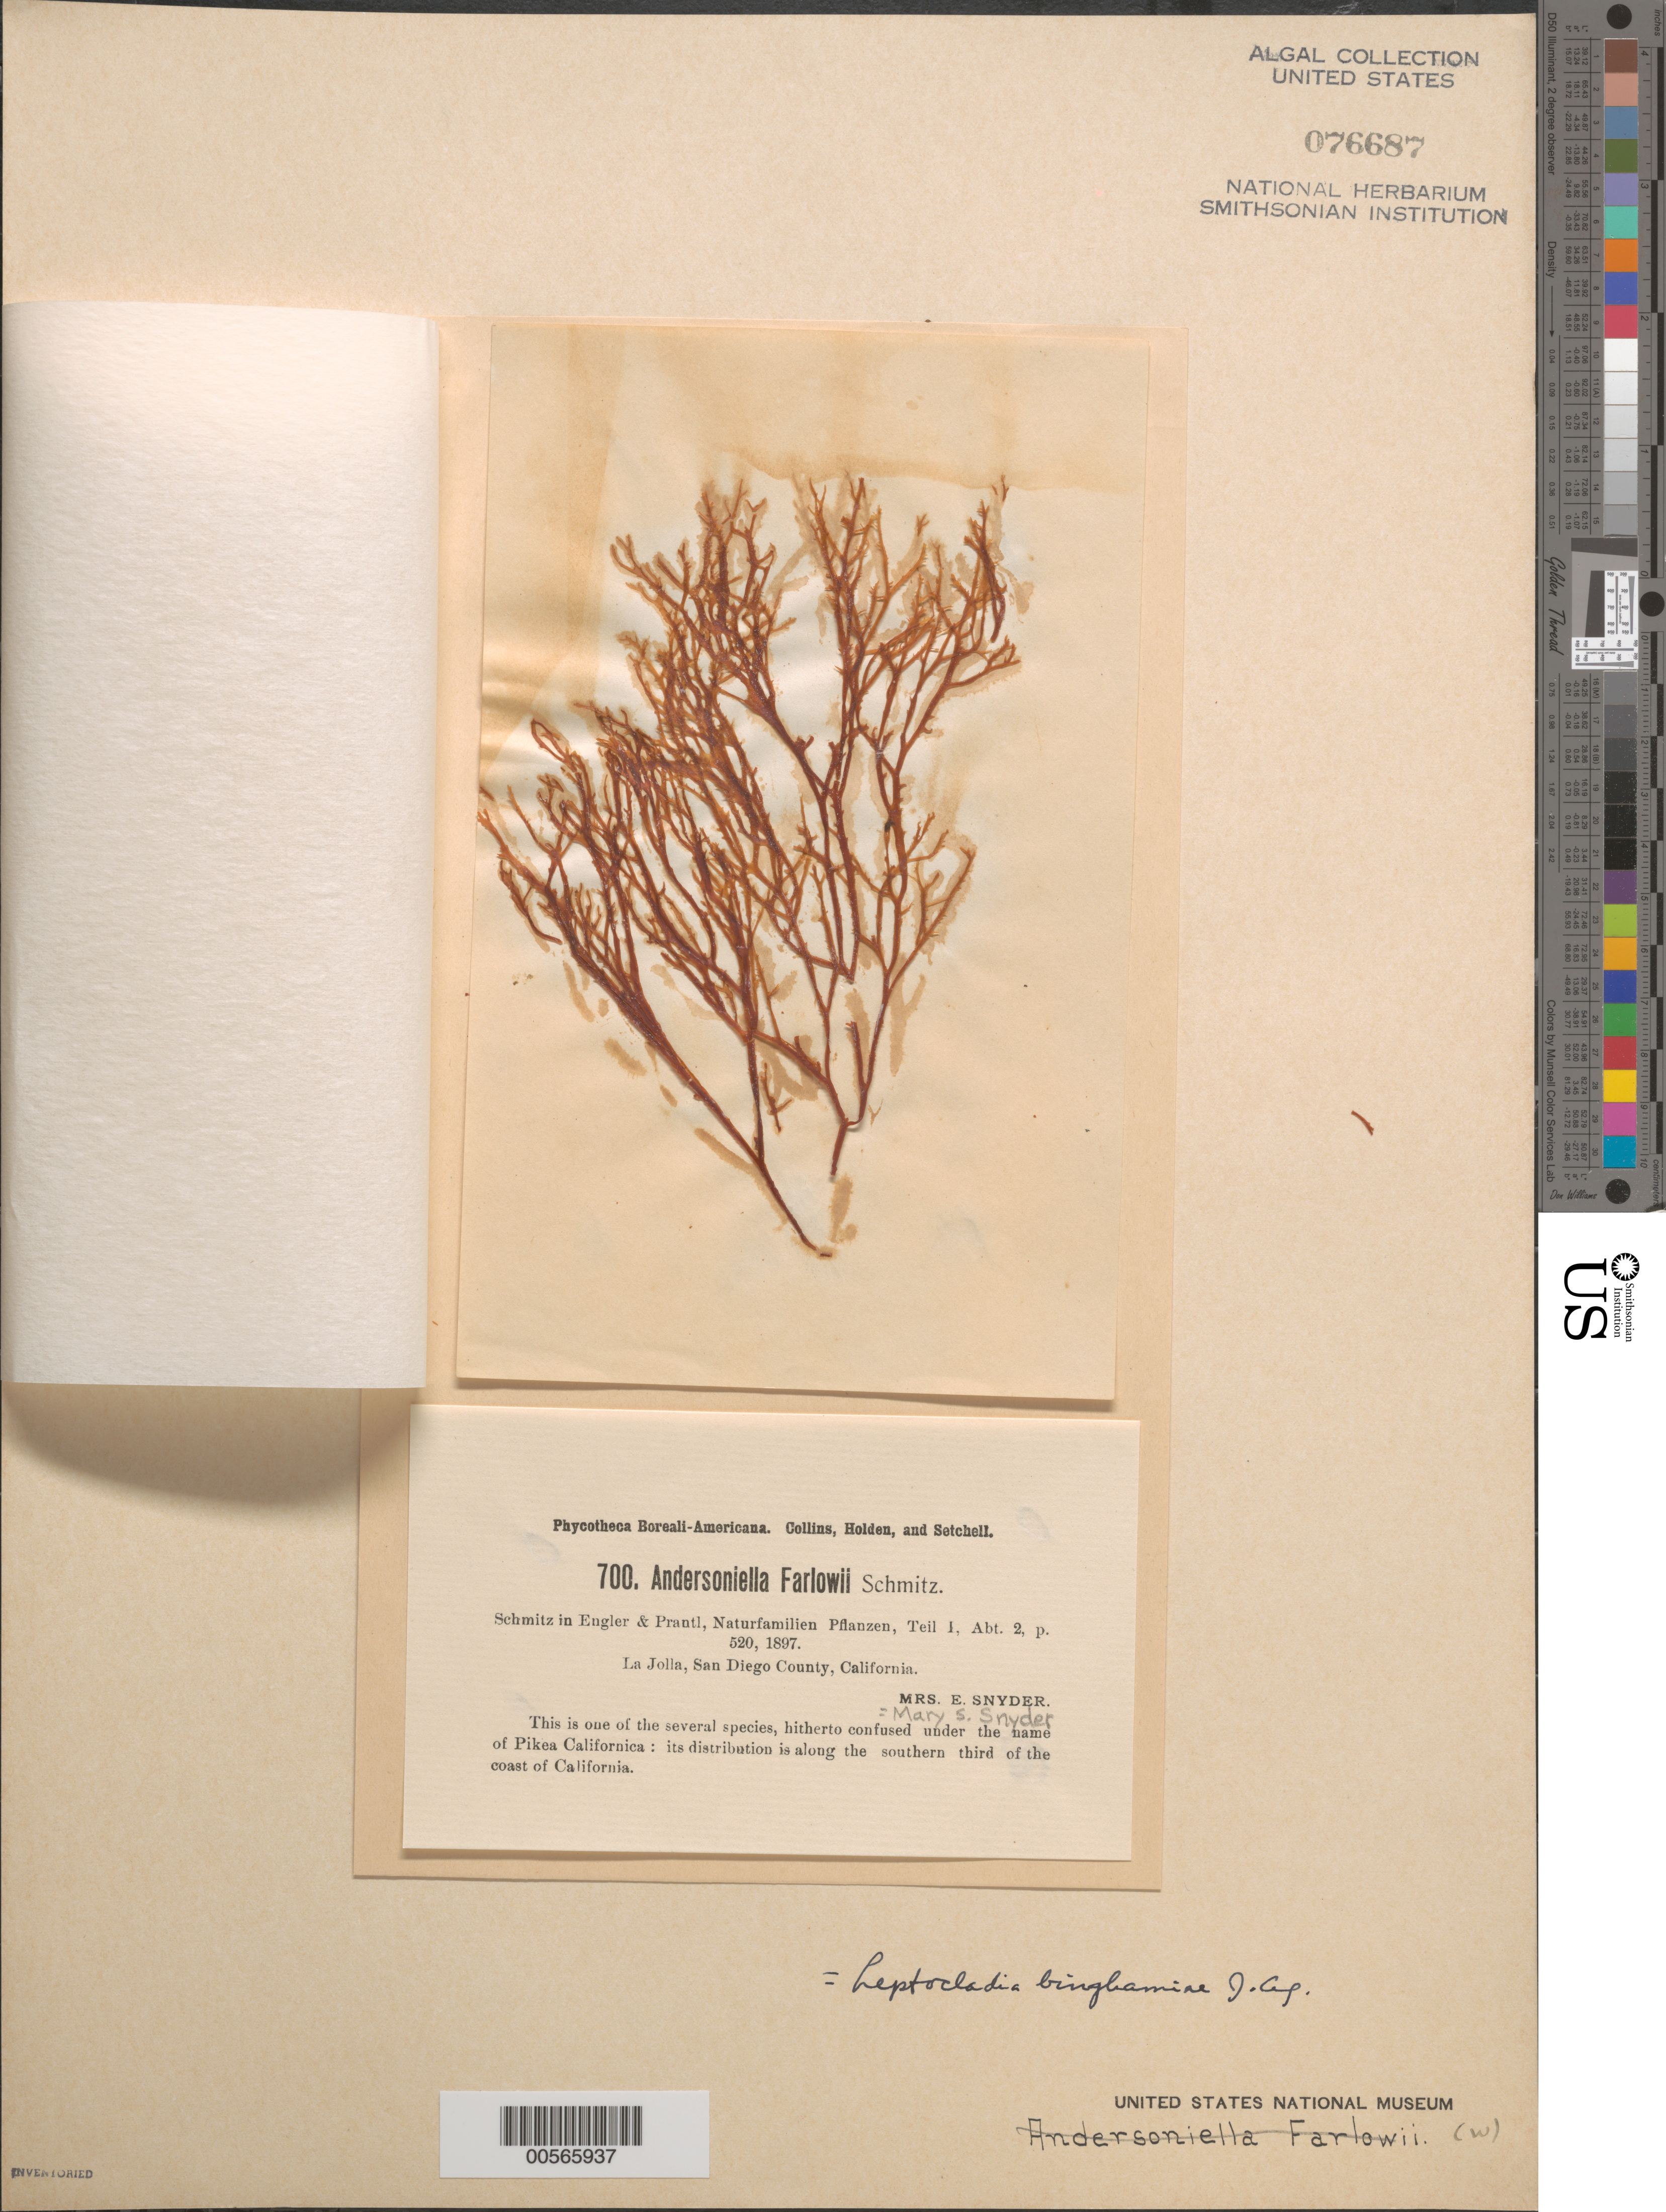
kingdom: Plantae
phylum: Rhodophyta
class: Florideophyceae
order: Gigartinales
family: Dumontiaceae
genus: Leptocladia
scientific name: Leptocladia binghamiae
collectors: M. Snyder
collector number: PB-A 700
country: United States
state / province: California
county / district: San Diego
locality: La Jolla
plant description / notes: Collins, Holden & Setchell, Phycotheca Boreali-Americana, as Andersoniella farlowii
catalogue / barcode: US 76687